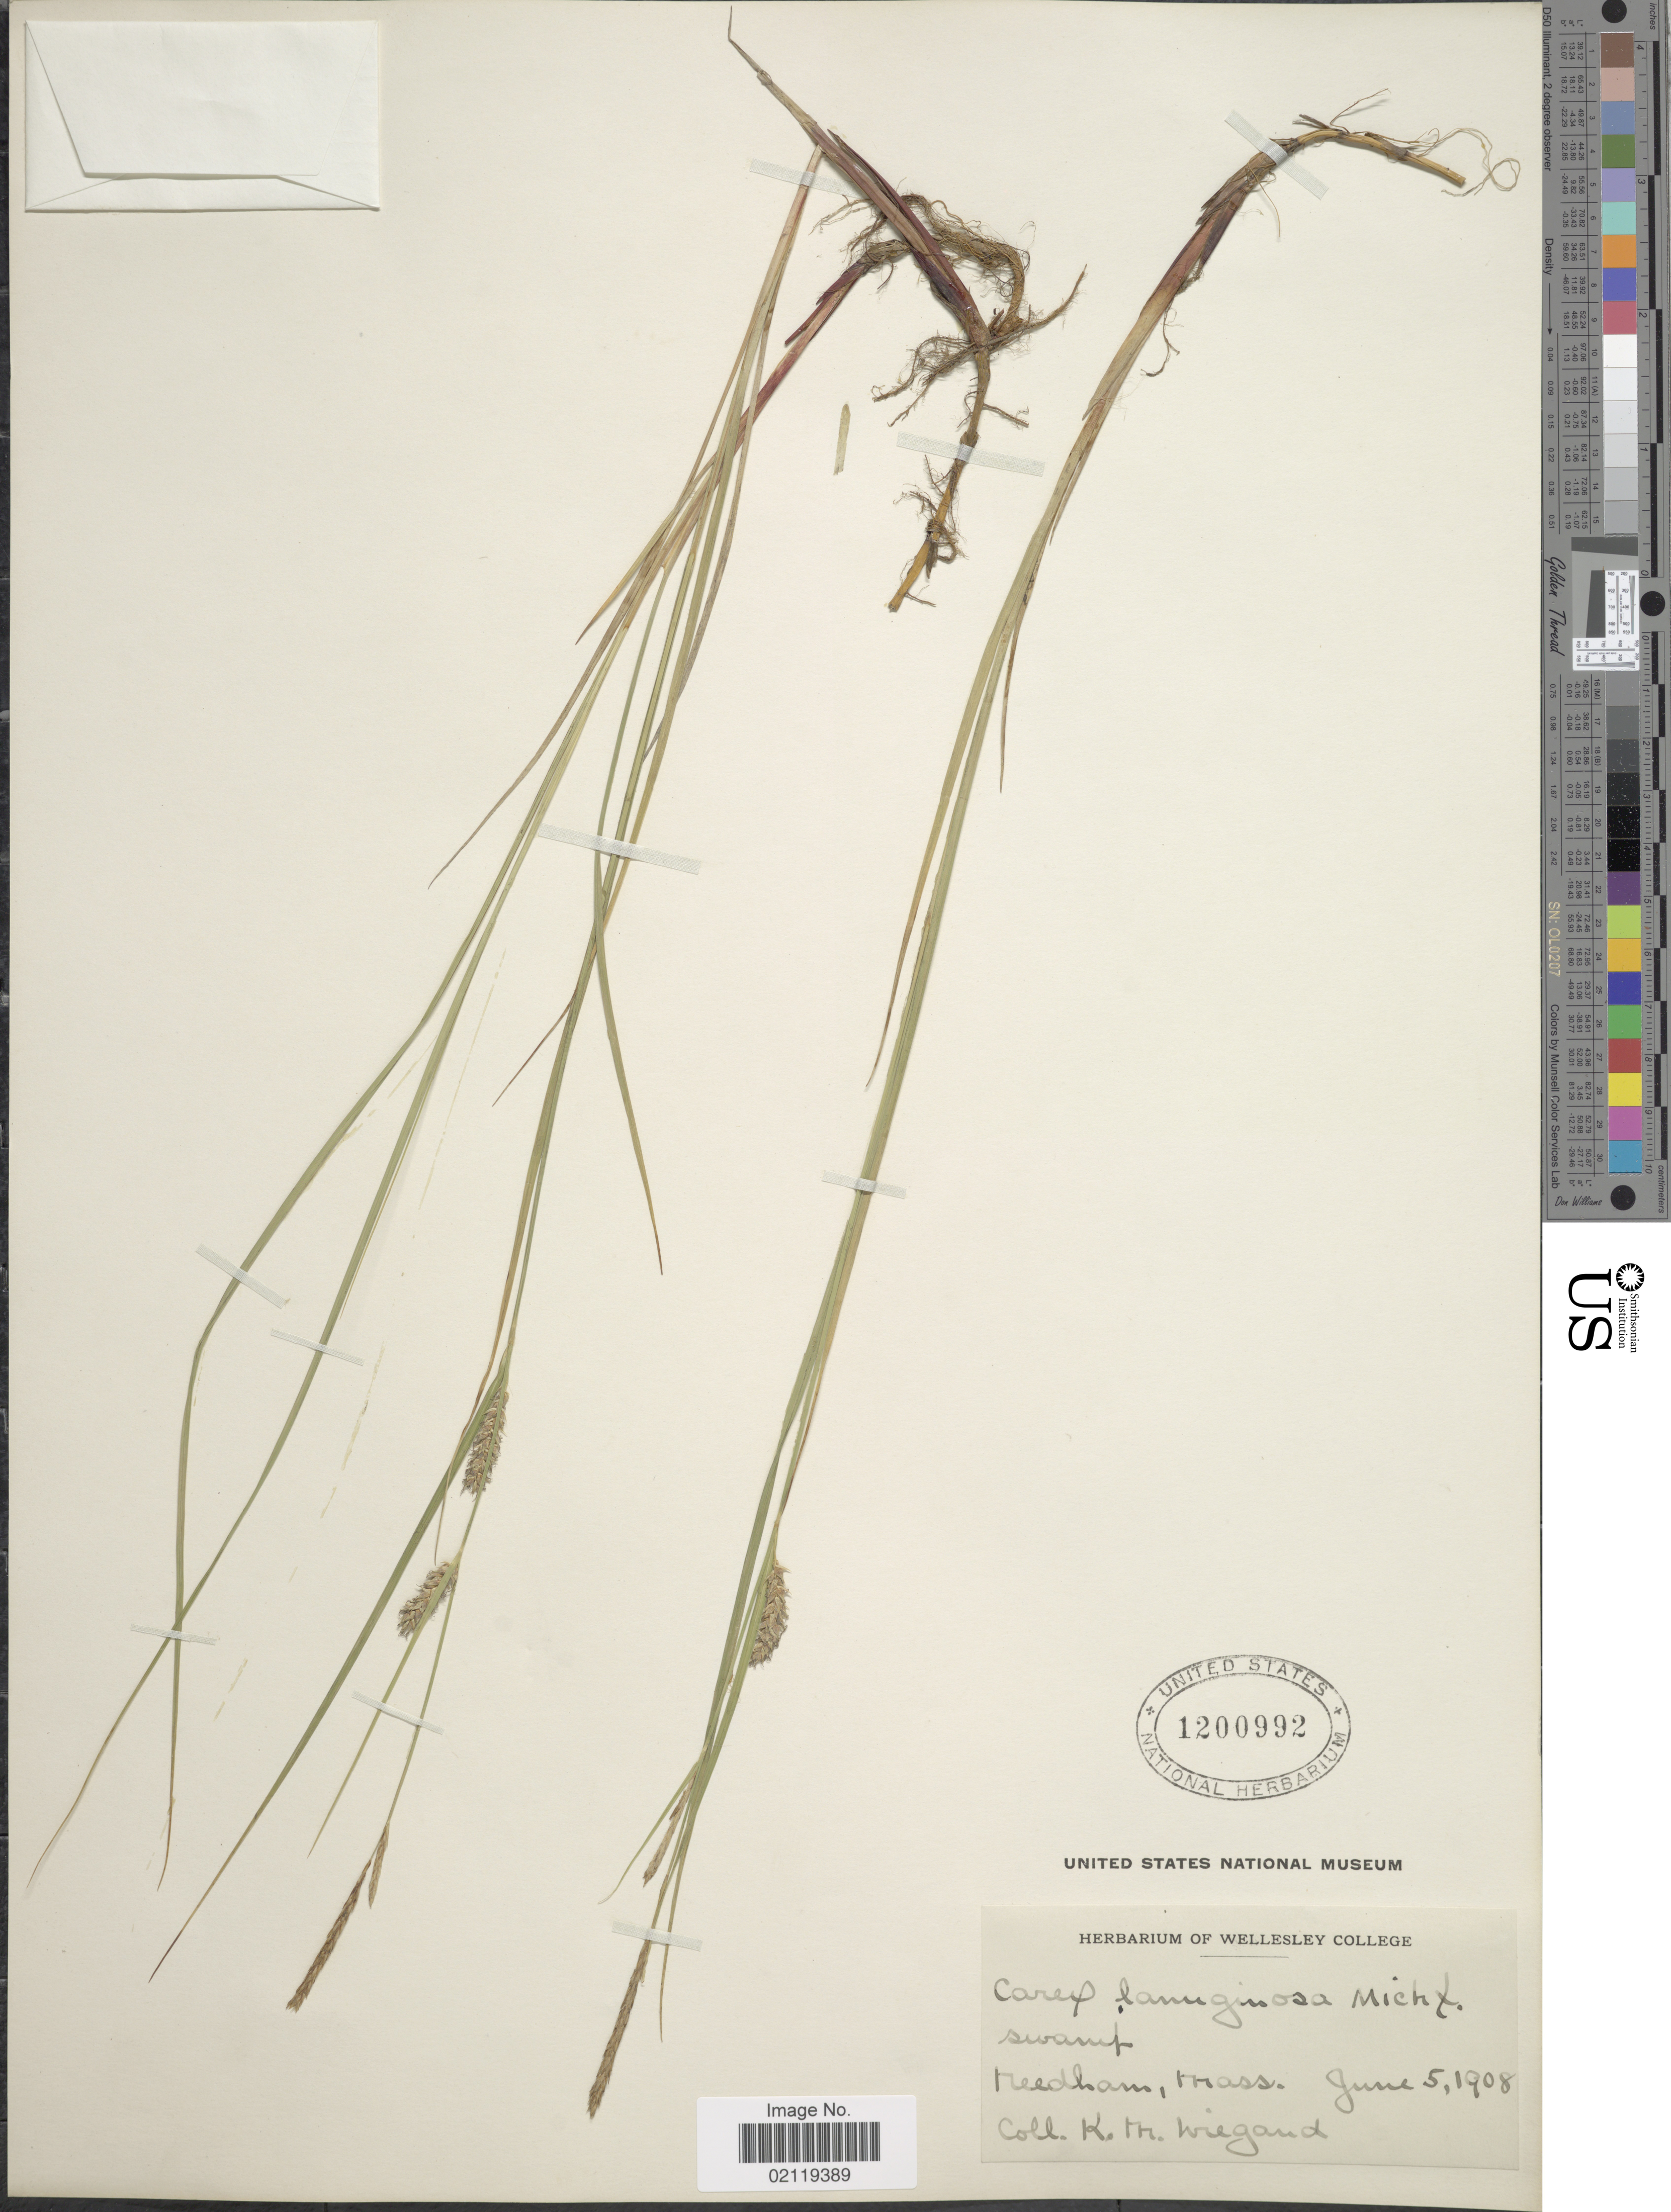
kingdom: Plantae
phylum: Tracheophyta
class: Liliopsida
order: Poales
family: Cyperaceae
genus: Carex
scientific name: Carex pellita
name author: Muhl. ex Willd.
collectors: K. M. Wiegand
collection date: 1908-06-05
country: United States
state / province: Massachusetts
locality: Needham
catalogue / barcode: US 1200992